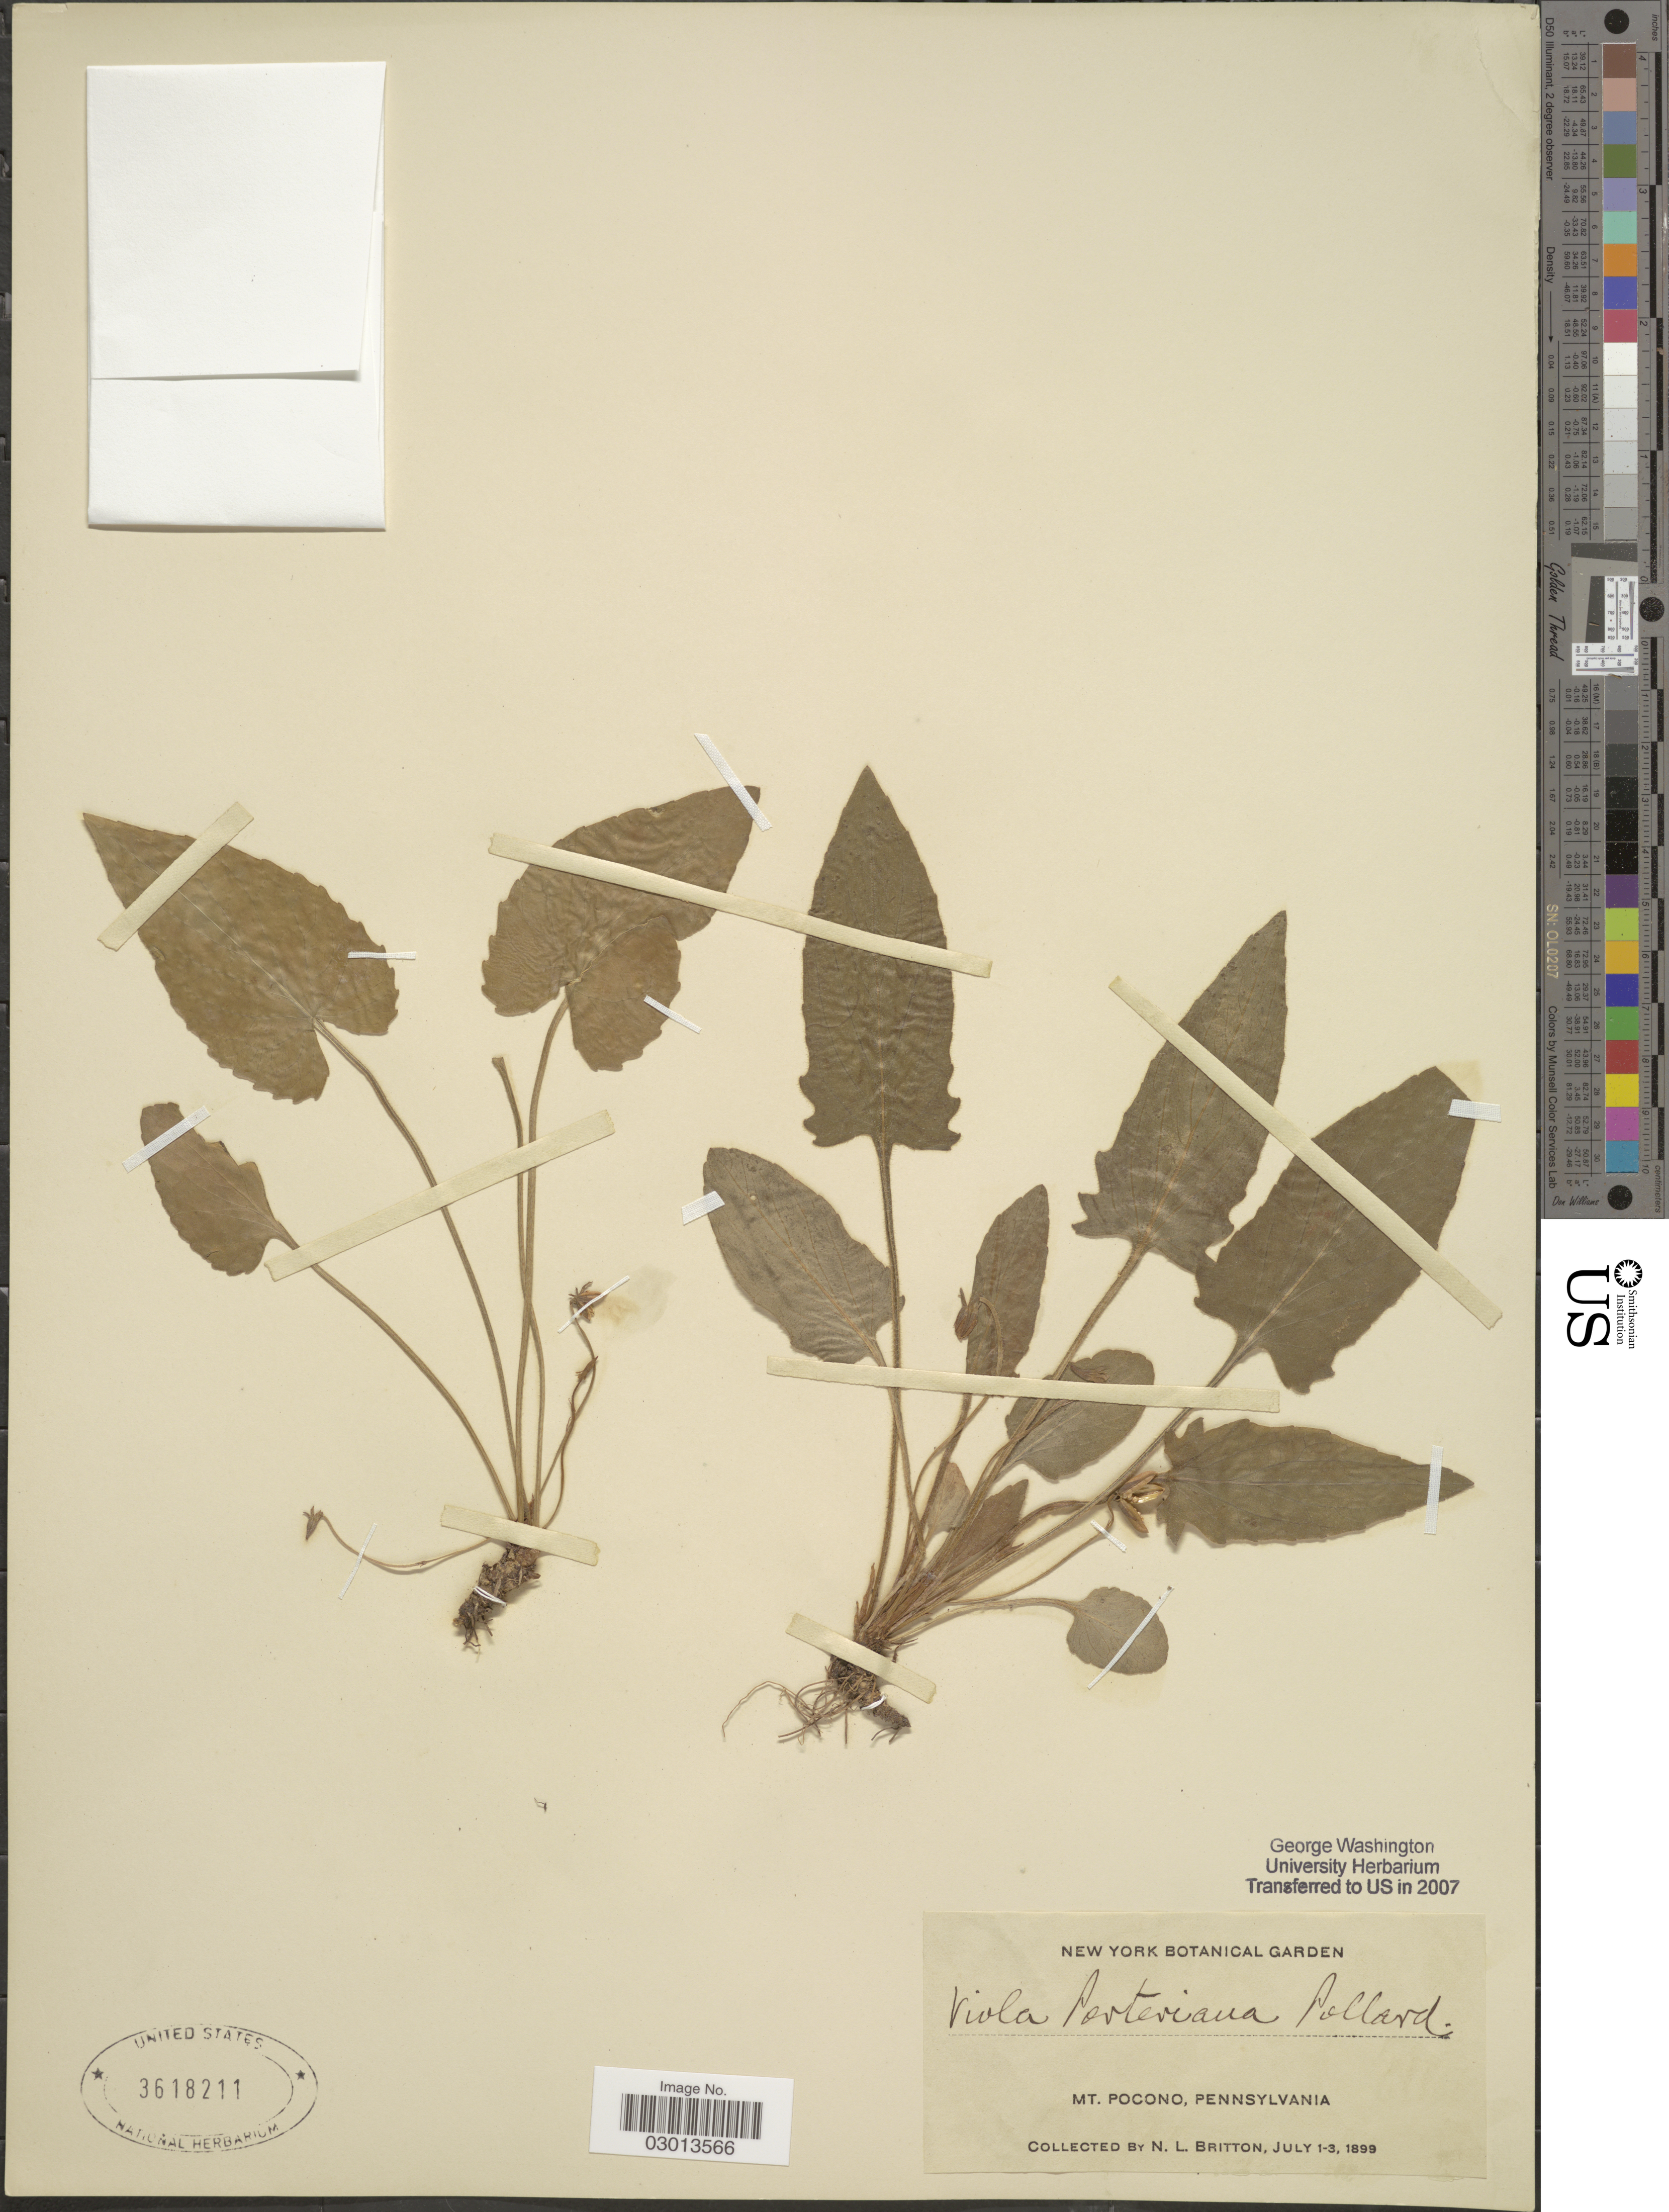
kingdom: Plantae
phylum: Tracheophyta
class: Magnoliopsida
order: Malpighiales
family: Violaceae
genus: Viola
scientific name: Viola x porteriana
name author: Pollard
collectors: N. Britton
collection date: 1899-07-01/1899-07-03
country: United States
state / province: Pennsylvania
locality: Mt. Pocono.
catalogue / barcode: US 3618211